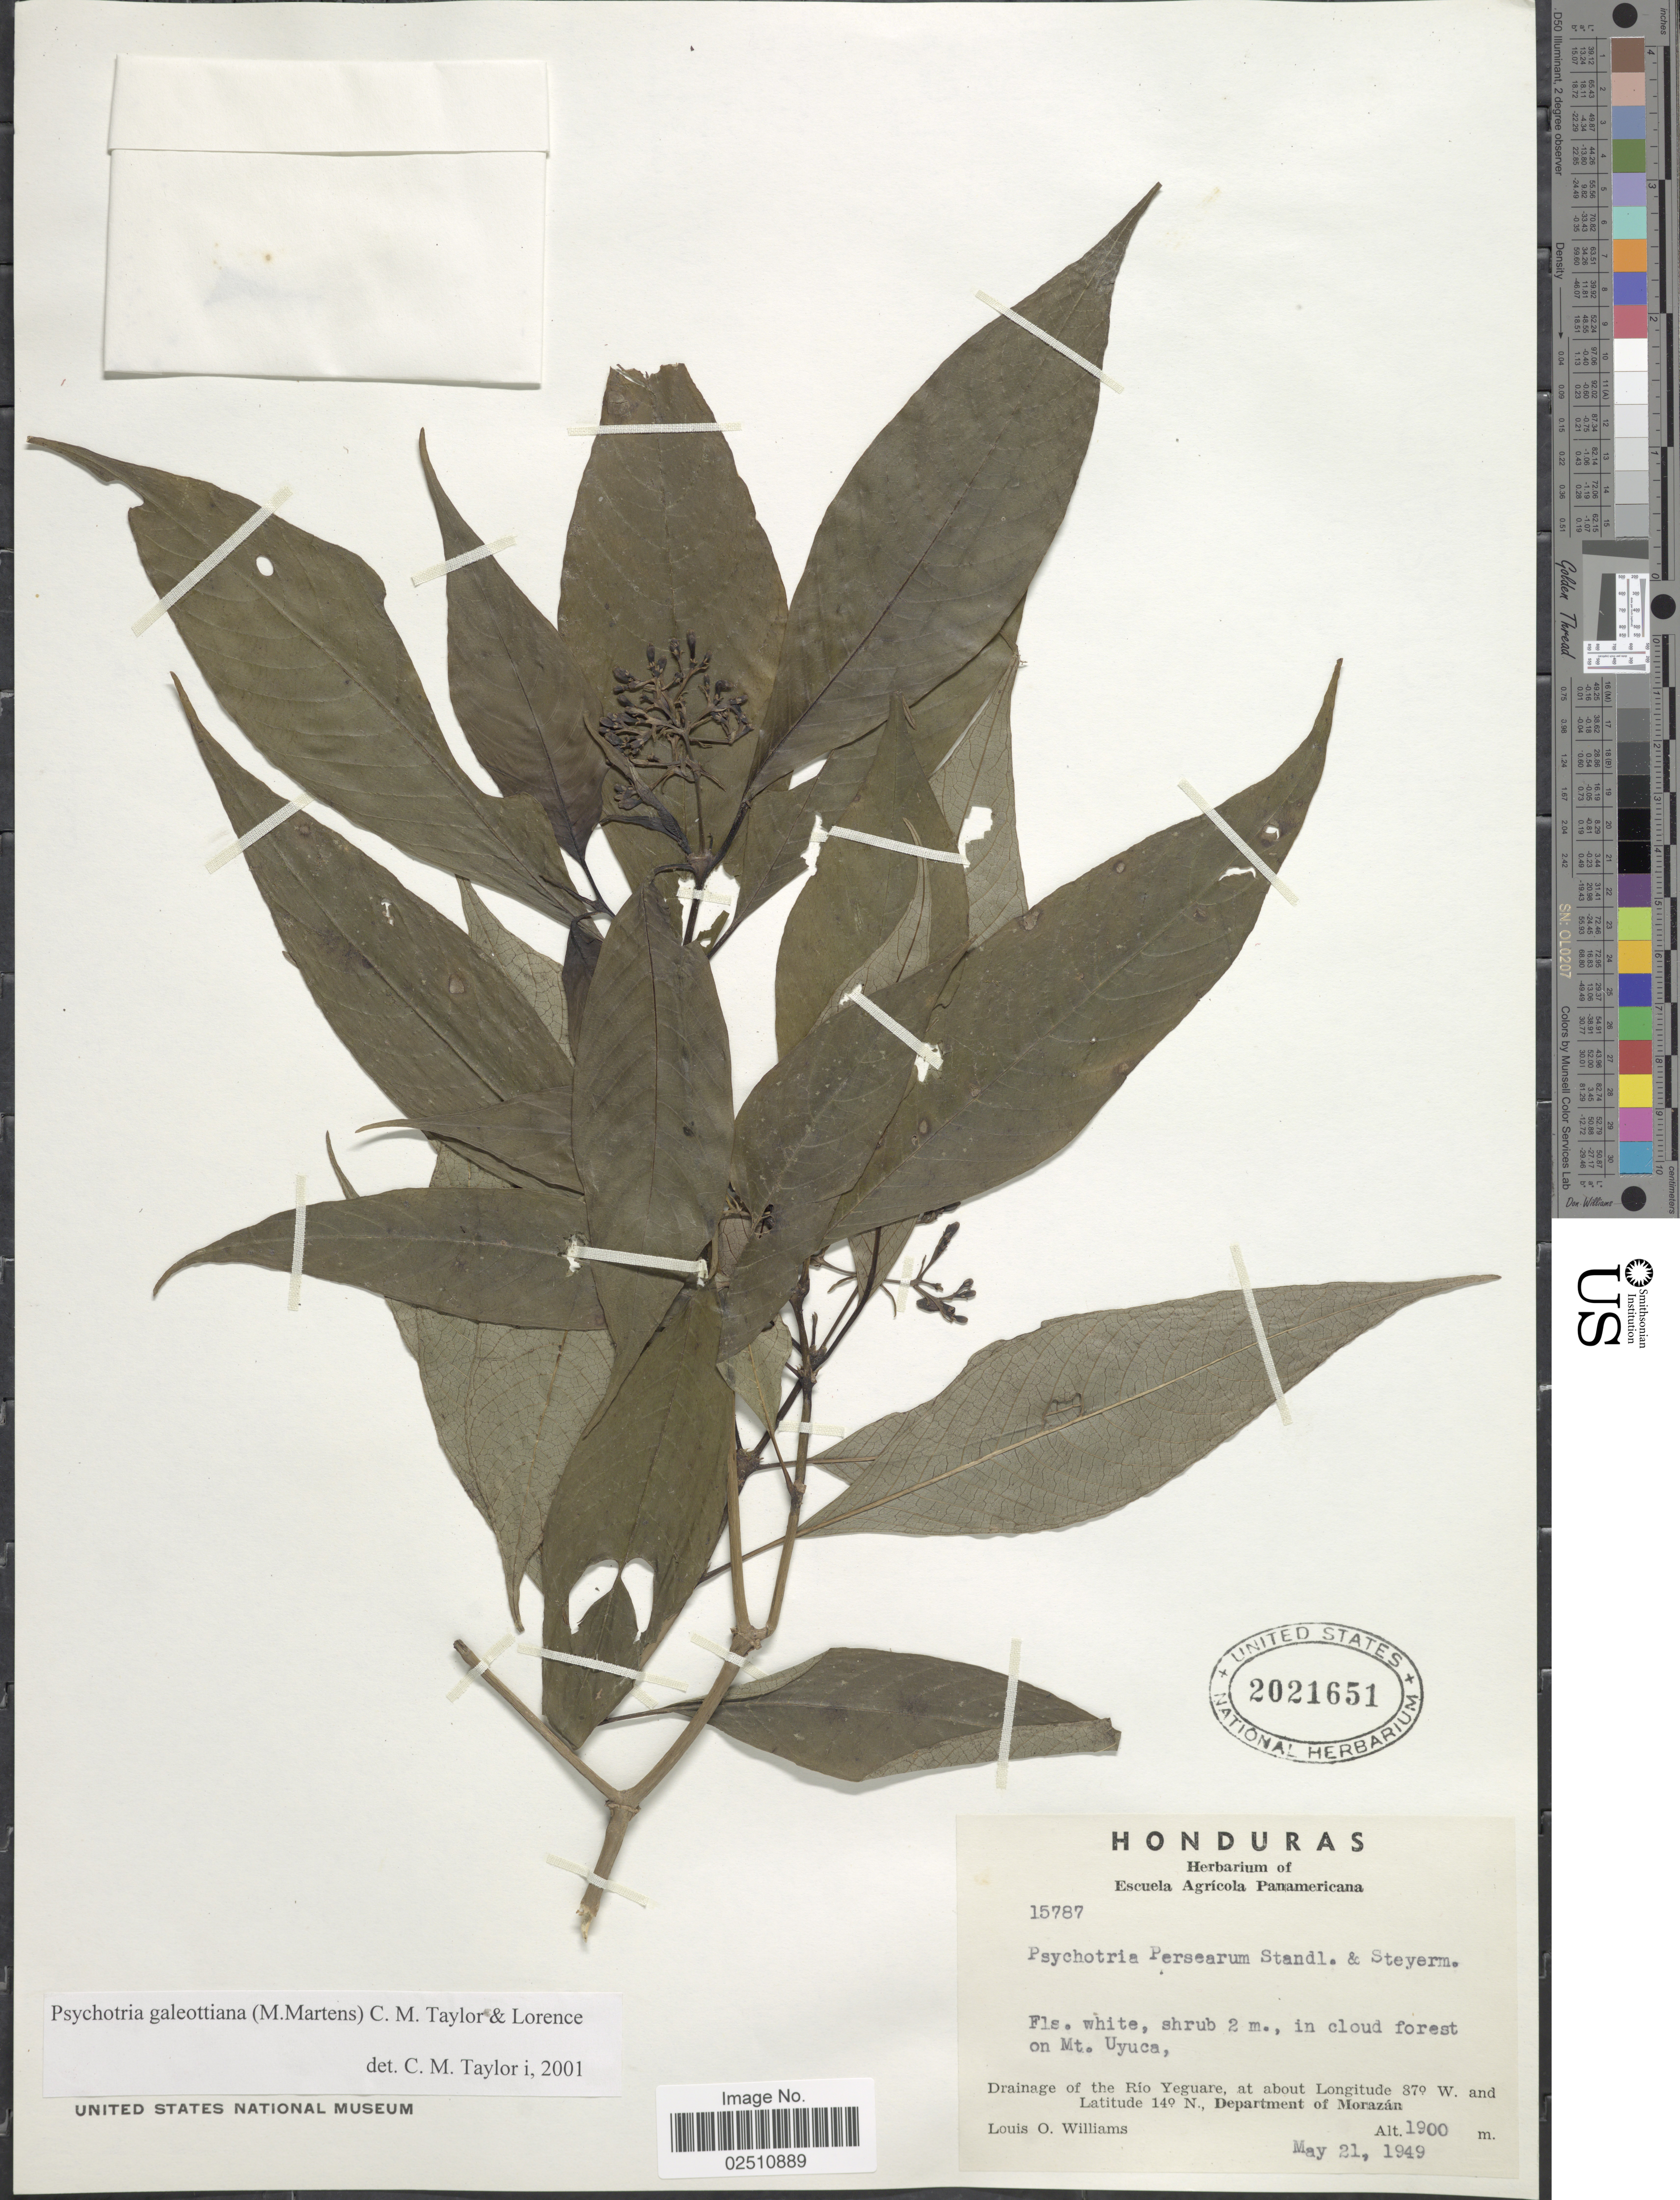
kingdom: Plantae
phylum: Tracheophyta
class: Magnoliopsida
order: Gentianales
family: Rubiaceae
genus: Psychotria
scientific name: Psychotria galeottiana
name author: (M. Martens) C.M. Taylor & Lorence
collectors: L. O. Williams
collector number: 15787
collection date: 1949-05-21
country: Honduras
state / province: Fco. Morazán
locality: In cloud forest on Mt. Uyuca, drainage of the Rio Yeguare, Department of Morazan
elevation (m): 1900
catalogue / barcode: US 2021651